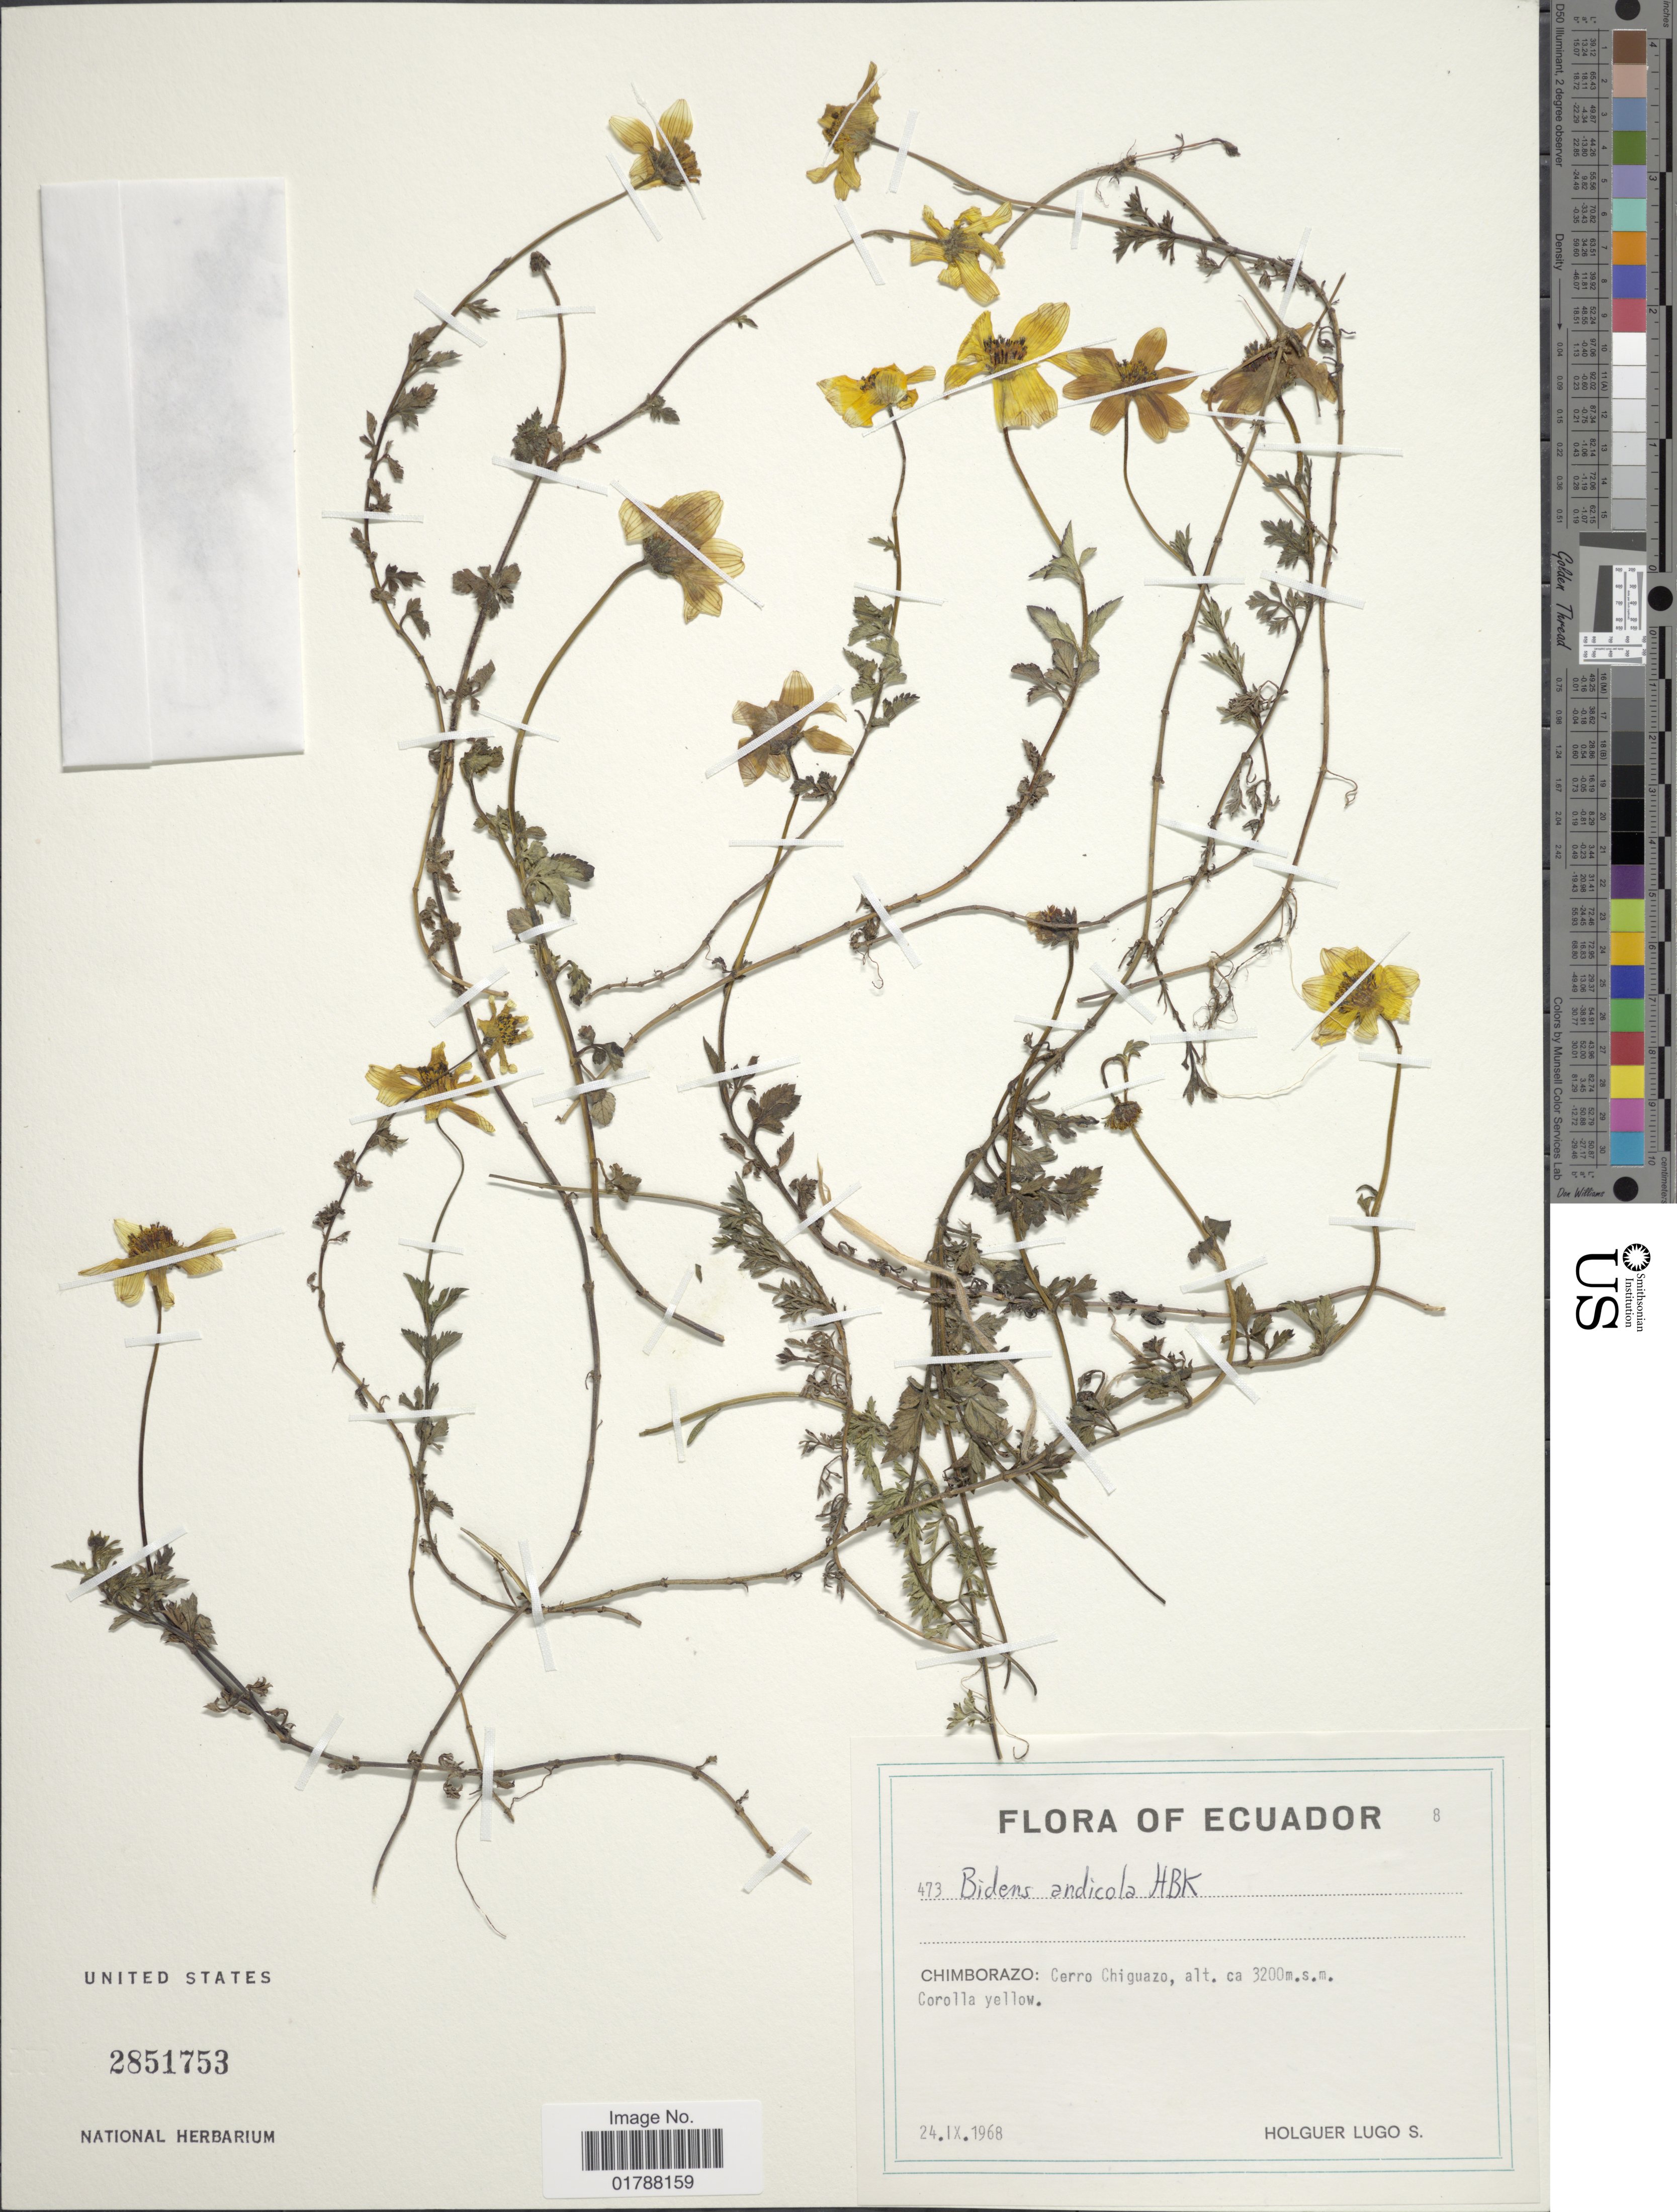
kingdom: Plantae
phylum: Tracheophyta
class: Magnoliopsida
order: Asterales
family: Asteraceae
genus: Bidens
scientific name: Bidens andicola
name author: Kunth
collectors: H. Lugo S.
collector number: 473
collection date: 1968-09-24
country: Ecuador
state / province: Chimborazo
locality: Chimborazo: Cerro Chiguazo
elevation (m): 3200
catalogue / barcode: US 2851753